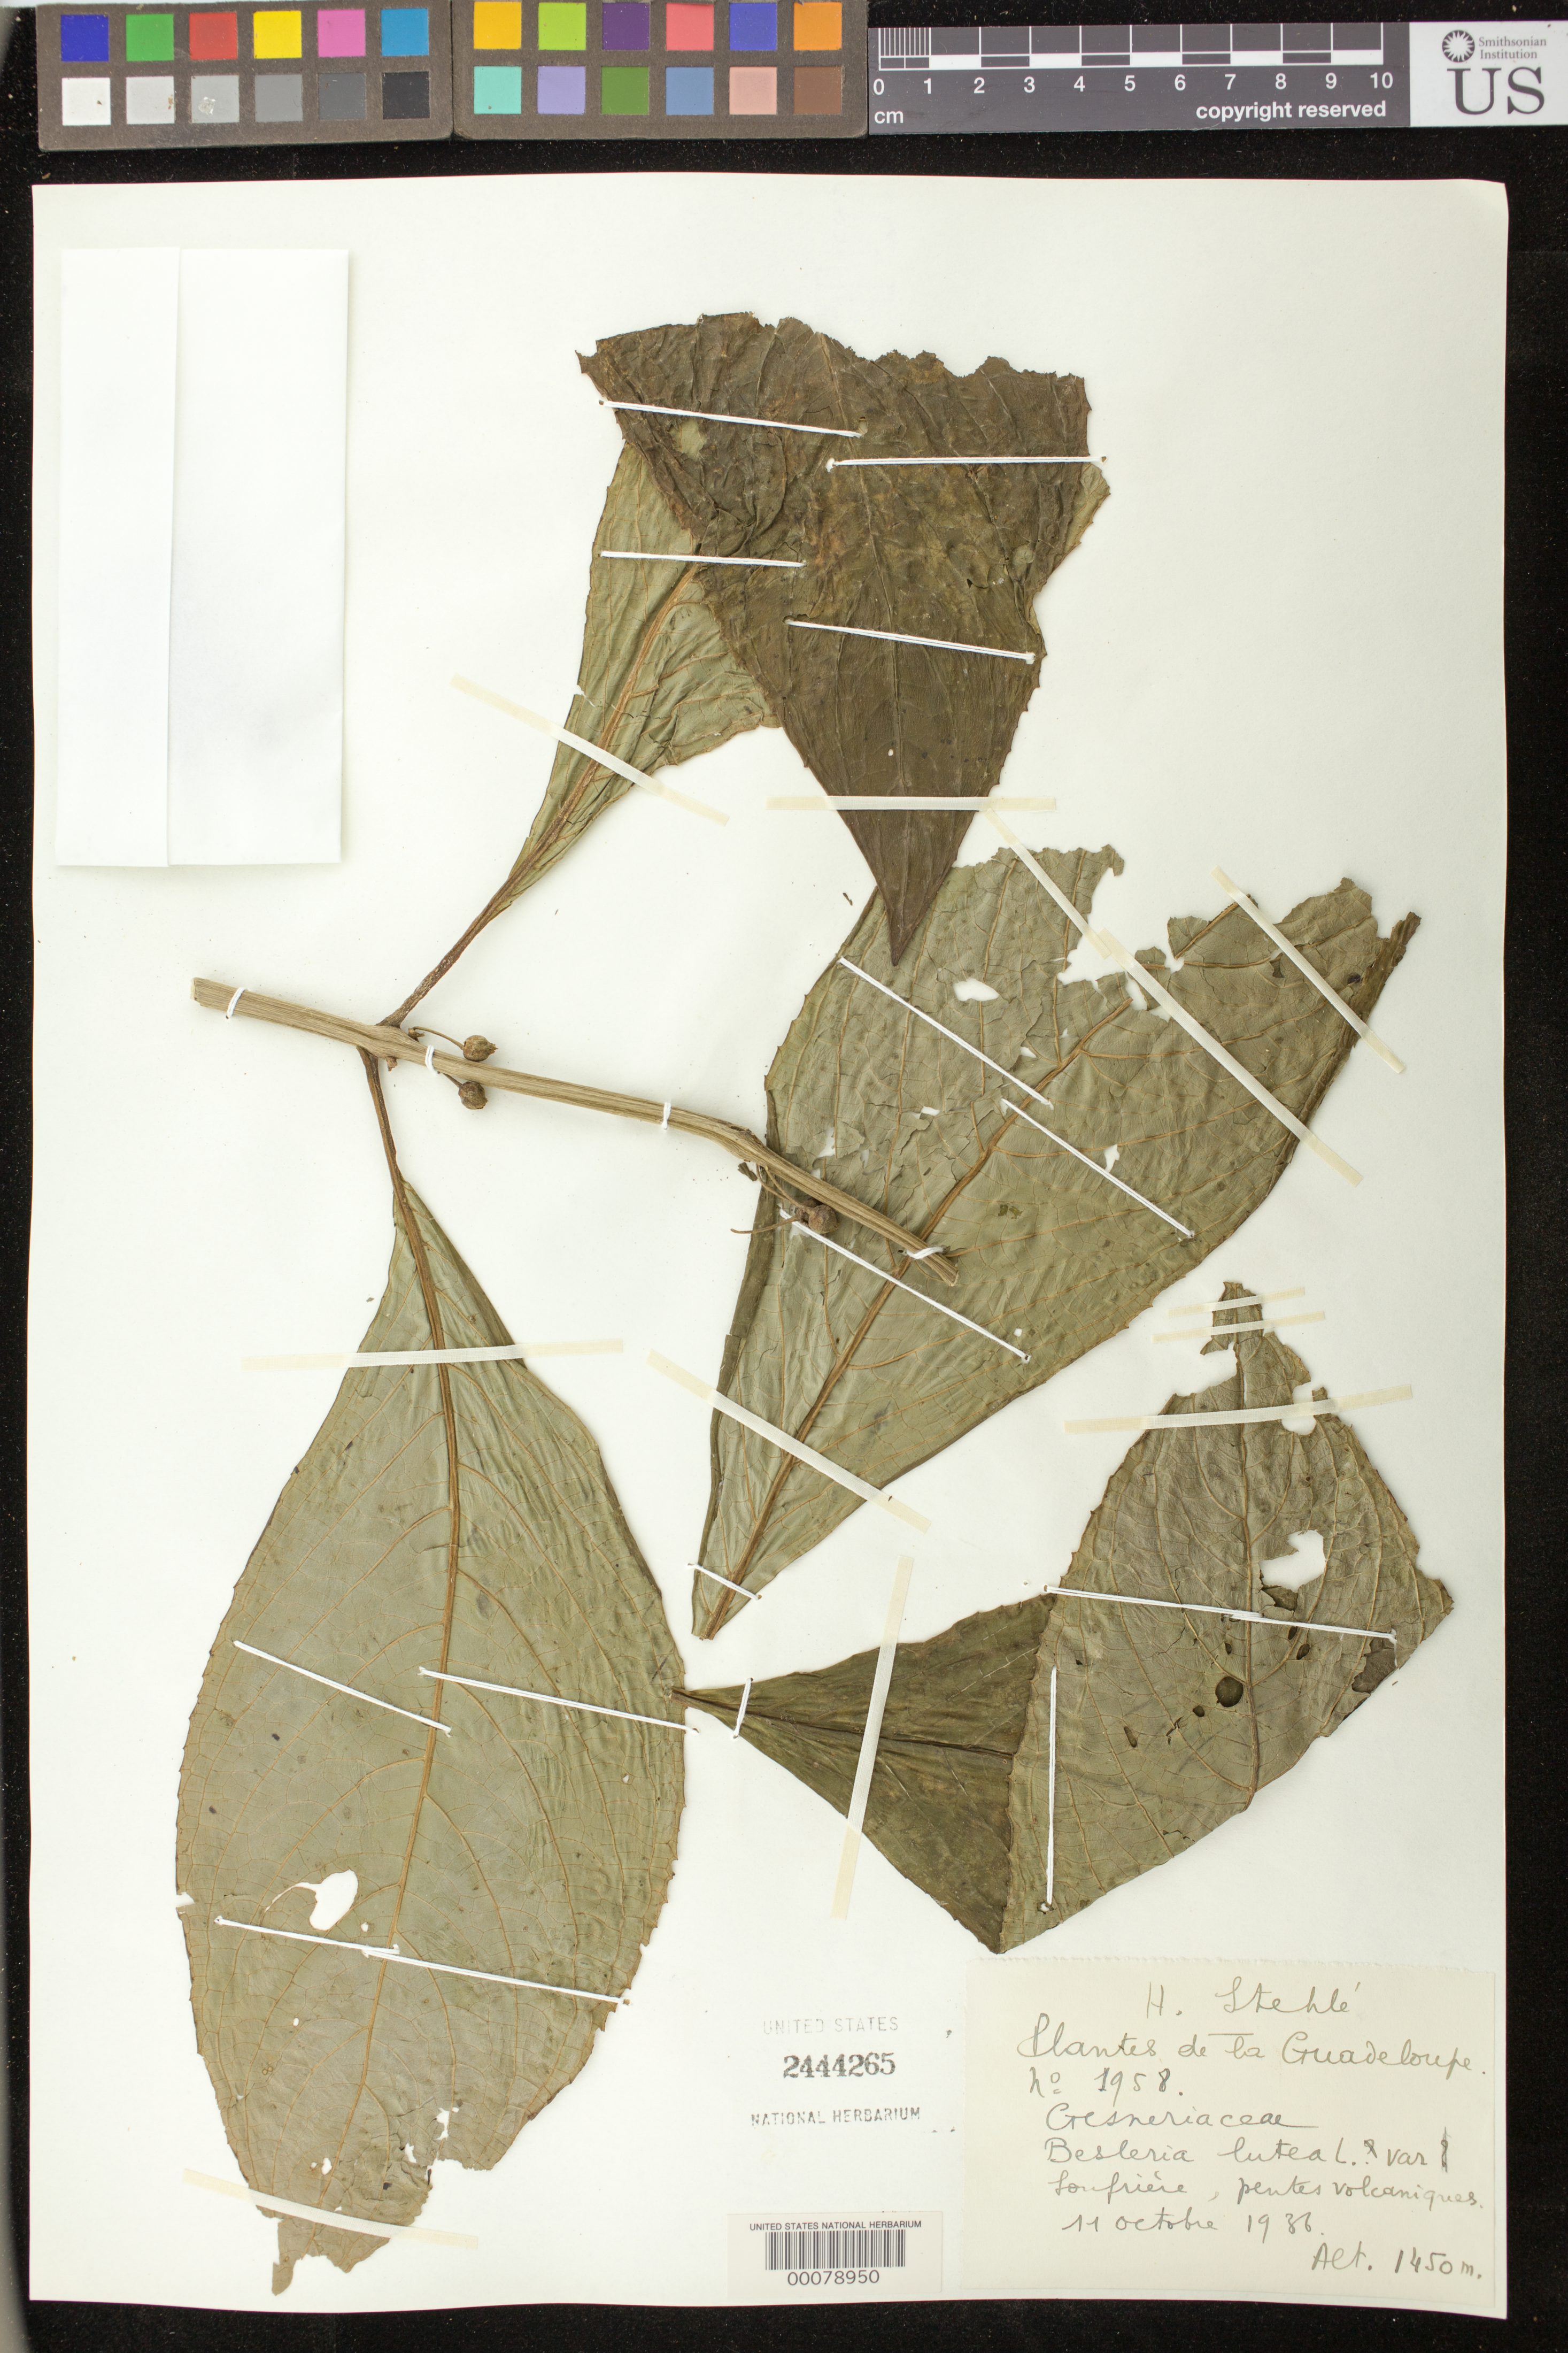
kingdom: Plantae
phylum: Tracheophyta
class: Magnoliopsida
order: Lamiales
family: Gesneriaceae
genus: Besleria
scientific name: Besleria lutea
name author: L.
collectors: H. Stehlé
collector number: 1958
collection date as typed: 11 Oct 1936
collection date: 1936-10-11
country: Guadeloupe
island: Basse Terre [Guadeloupe]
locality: Soufriere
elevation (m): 1450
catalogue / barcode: US 2444265